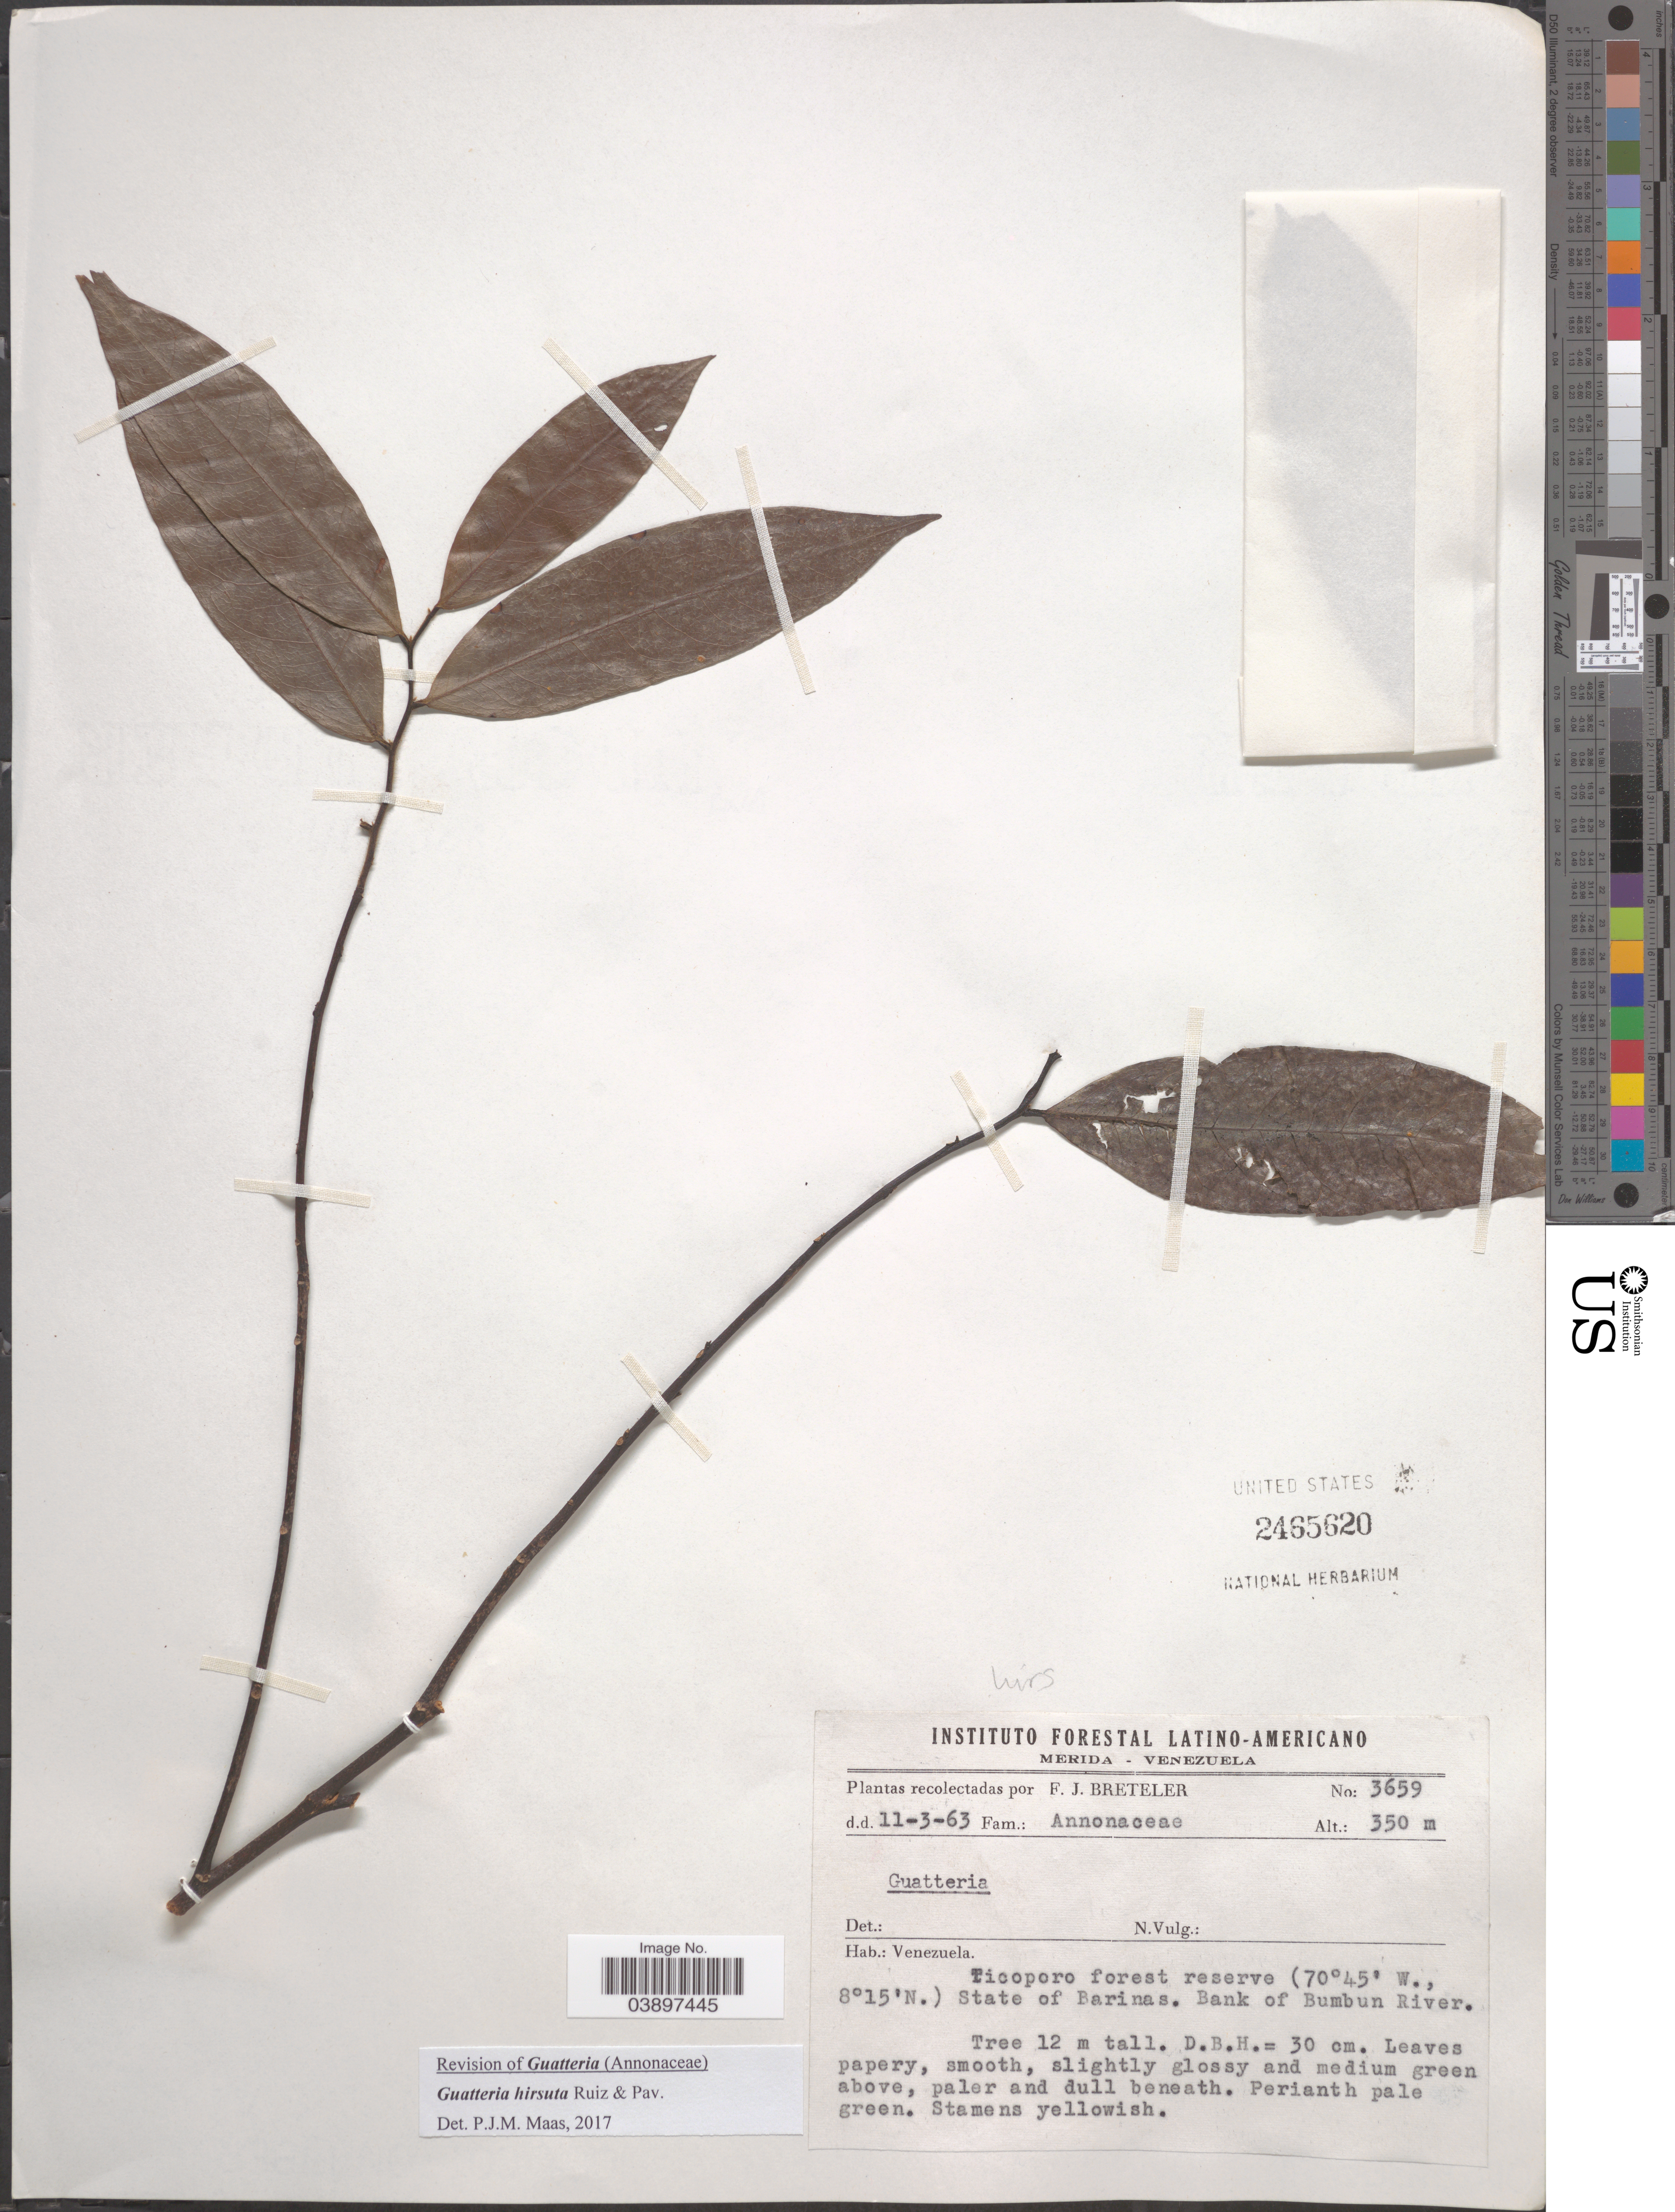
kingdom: Plantae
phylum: Tracheophyta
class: Magnoliopsida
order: Magnoliales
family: Annonaceae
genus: Guatteria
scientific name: Guatteria hirsuta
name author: Ruiz & Pav.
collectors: F. J. Breteler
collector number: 3659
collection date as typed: Transcribed d/m/y: 11/3/63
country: Venezuela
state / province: Barinas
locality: Ticoporo forest reserve. Bank of Bumbun River.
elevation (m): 350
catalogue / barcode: US 2465620